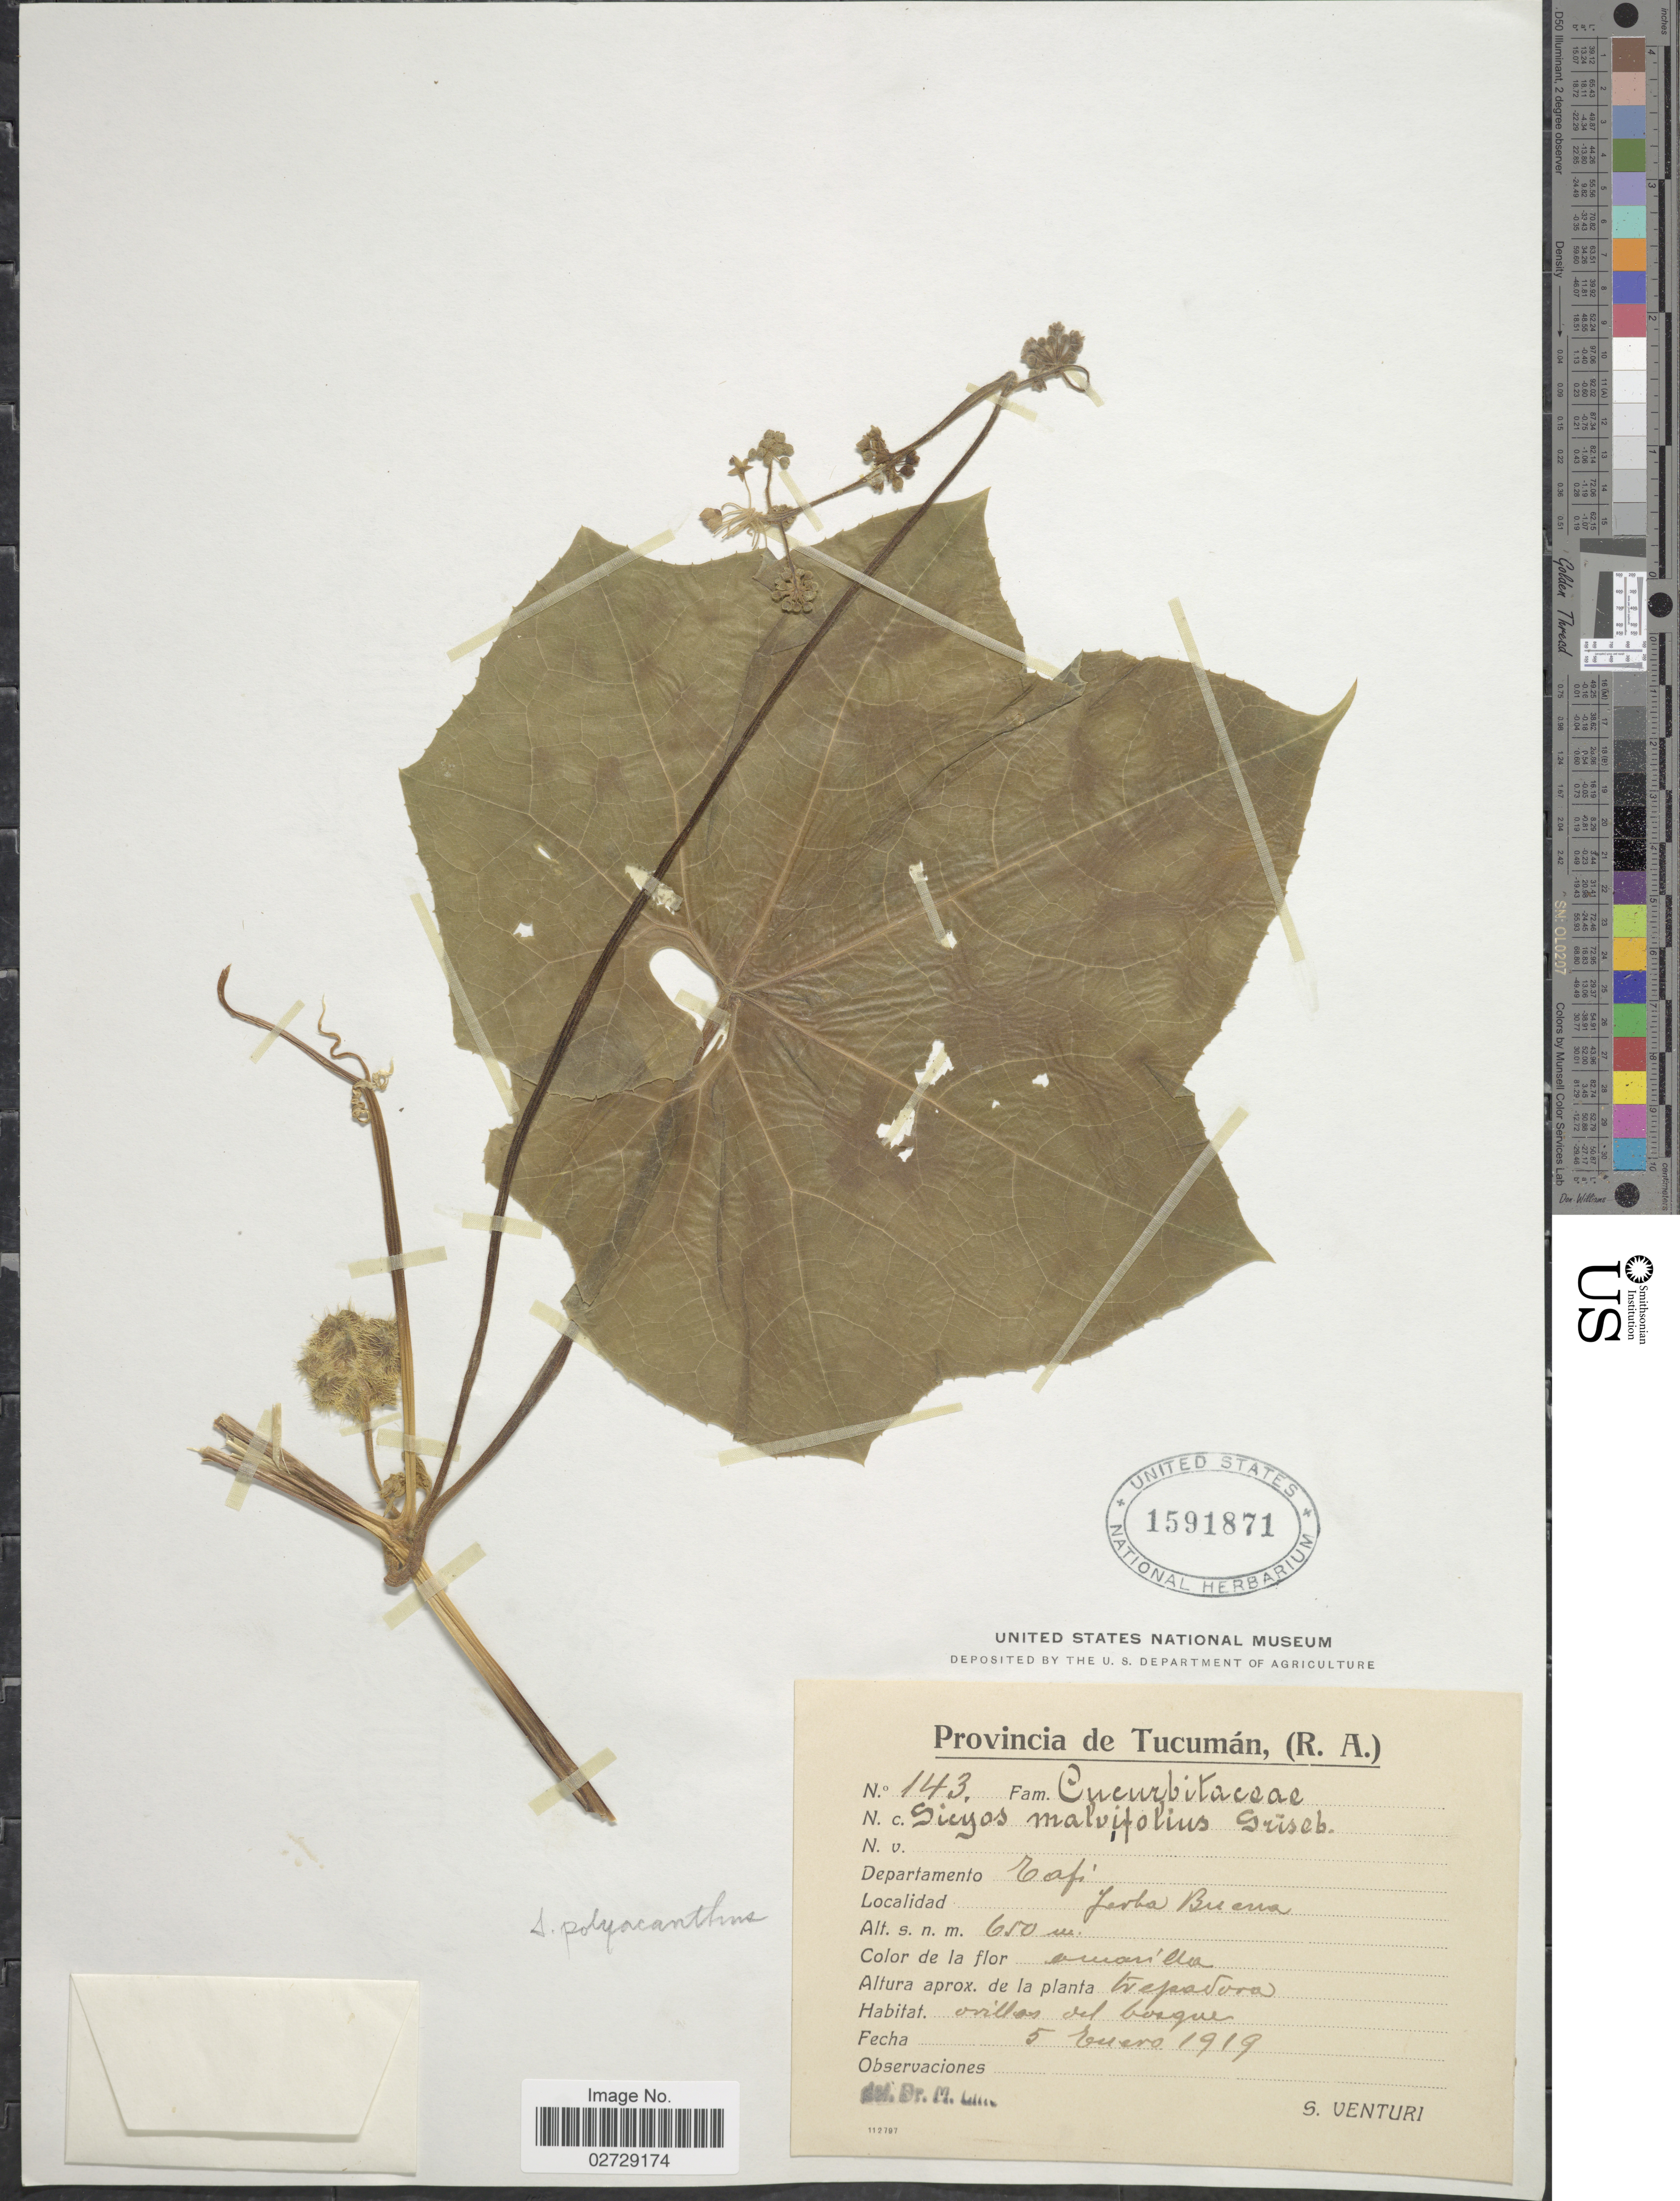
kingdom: Plantae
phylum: Tracheophyta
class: Magnoliopsida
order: Cucurbitales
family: Cucurbitaceae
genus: Sicyos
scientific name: Sicyos polyacanthos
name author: Cogn.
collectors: S. Venturi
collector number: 143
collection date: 1919-02-05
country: Argentina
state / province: Tucuman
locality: Provincia de Tucuman, (R.A.), Departamento Tafi, Yerba Buena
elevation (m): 650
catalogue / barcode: US 1591871